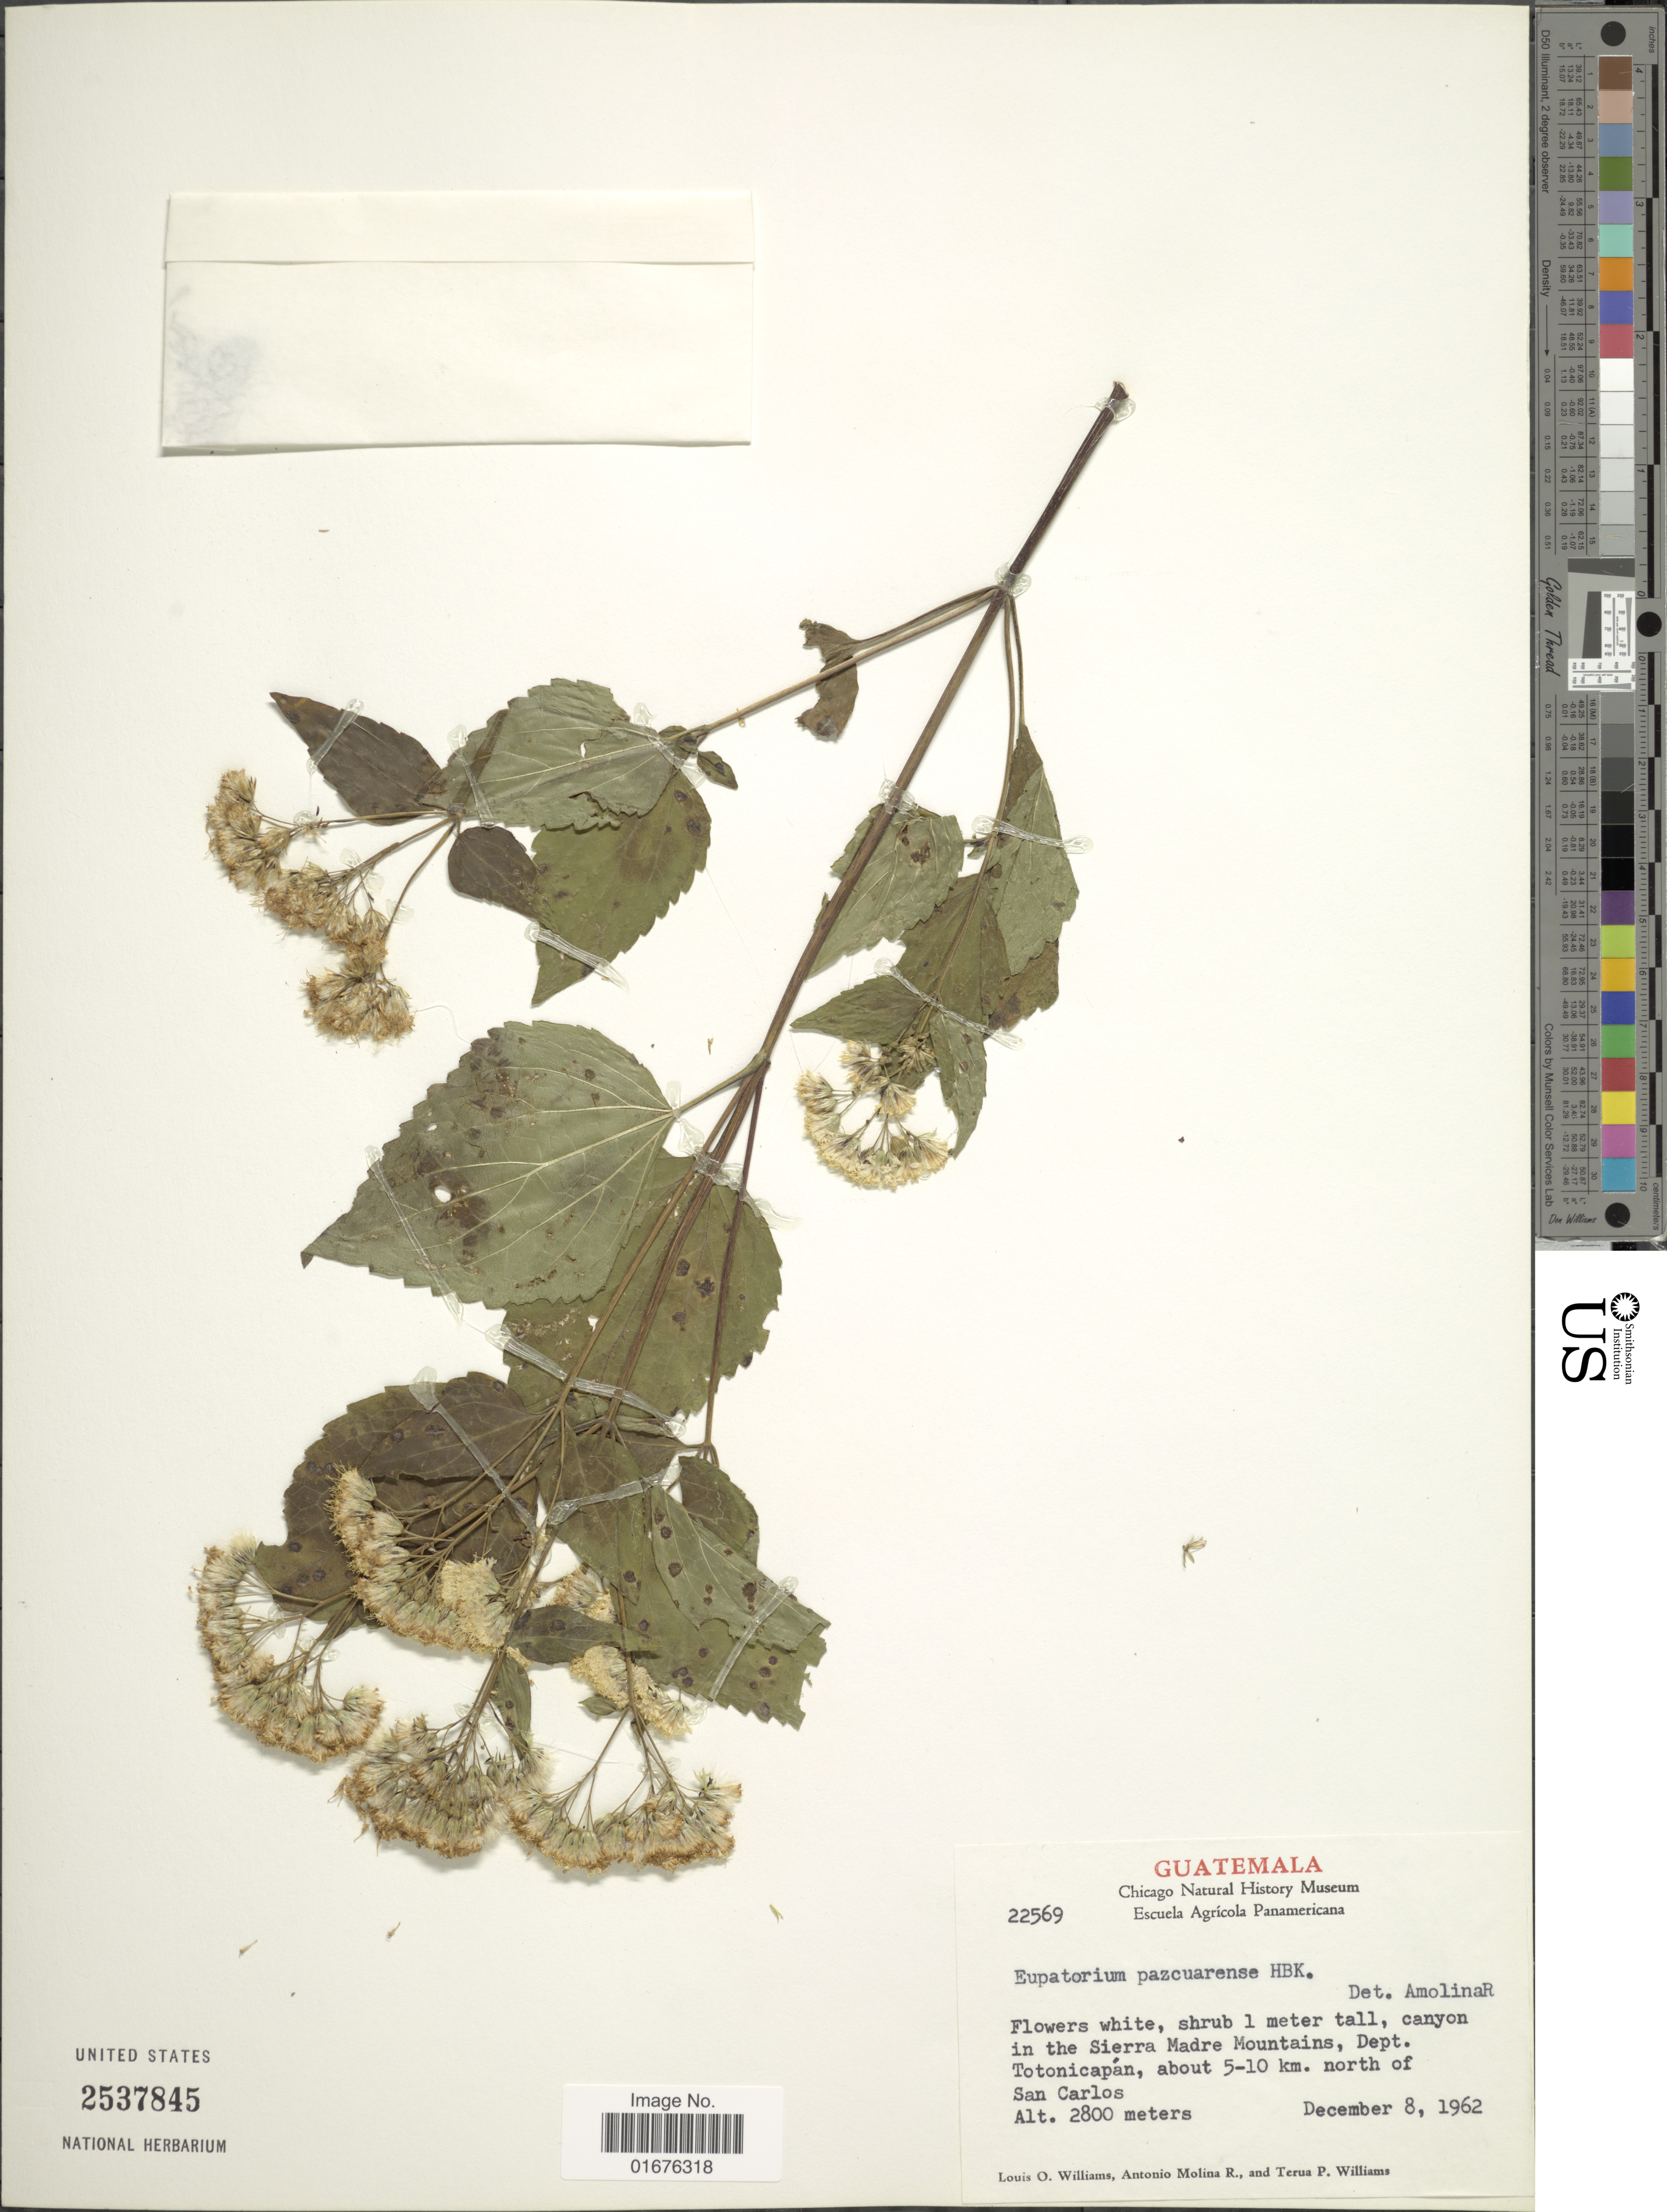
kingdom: Plantae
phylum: Tracheophyta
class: Magnoliopsida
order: Asterales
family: Asteraceae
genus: Ageratina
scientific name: Ageratina pazcuarensis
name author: (Kunth) R.M. King & H. Rob.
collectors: L. O. Williams, A. Molina R. & T. P. Williams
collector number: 22569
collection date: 1962-12-08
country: Guatemala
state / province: Totonicapan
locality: Canyon in the Sierra Madre Mountains, about 5-10 km. north of San Carlos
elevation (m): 2800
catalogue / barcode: US 2537845